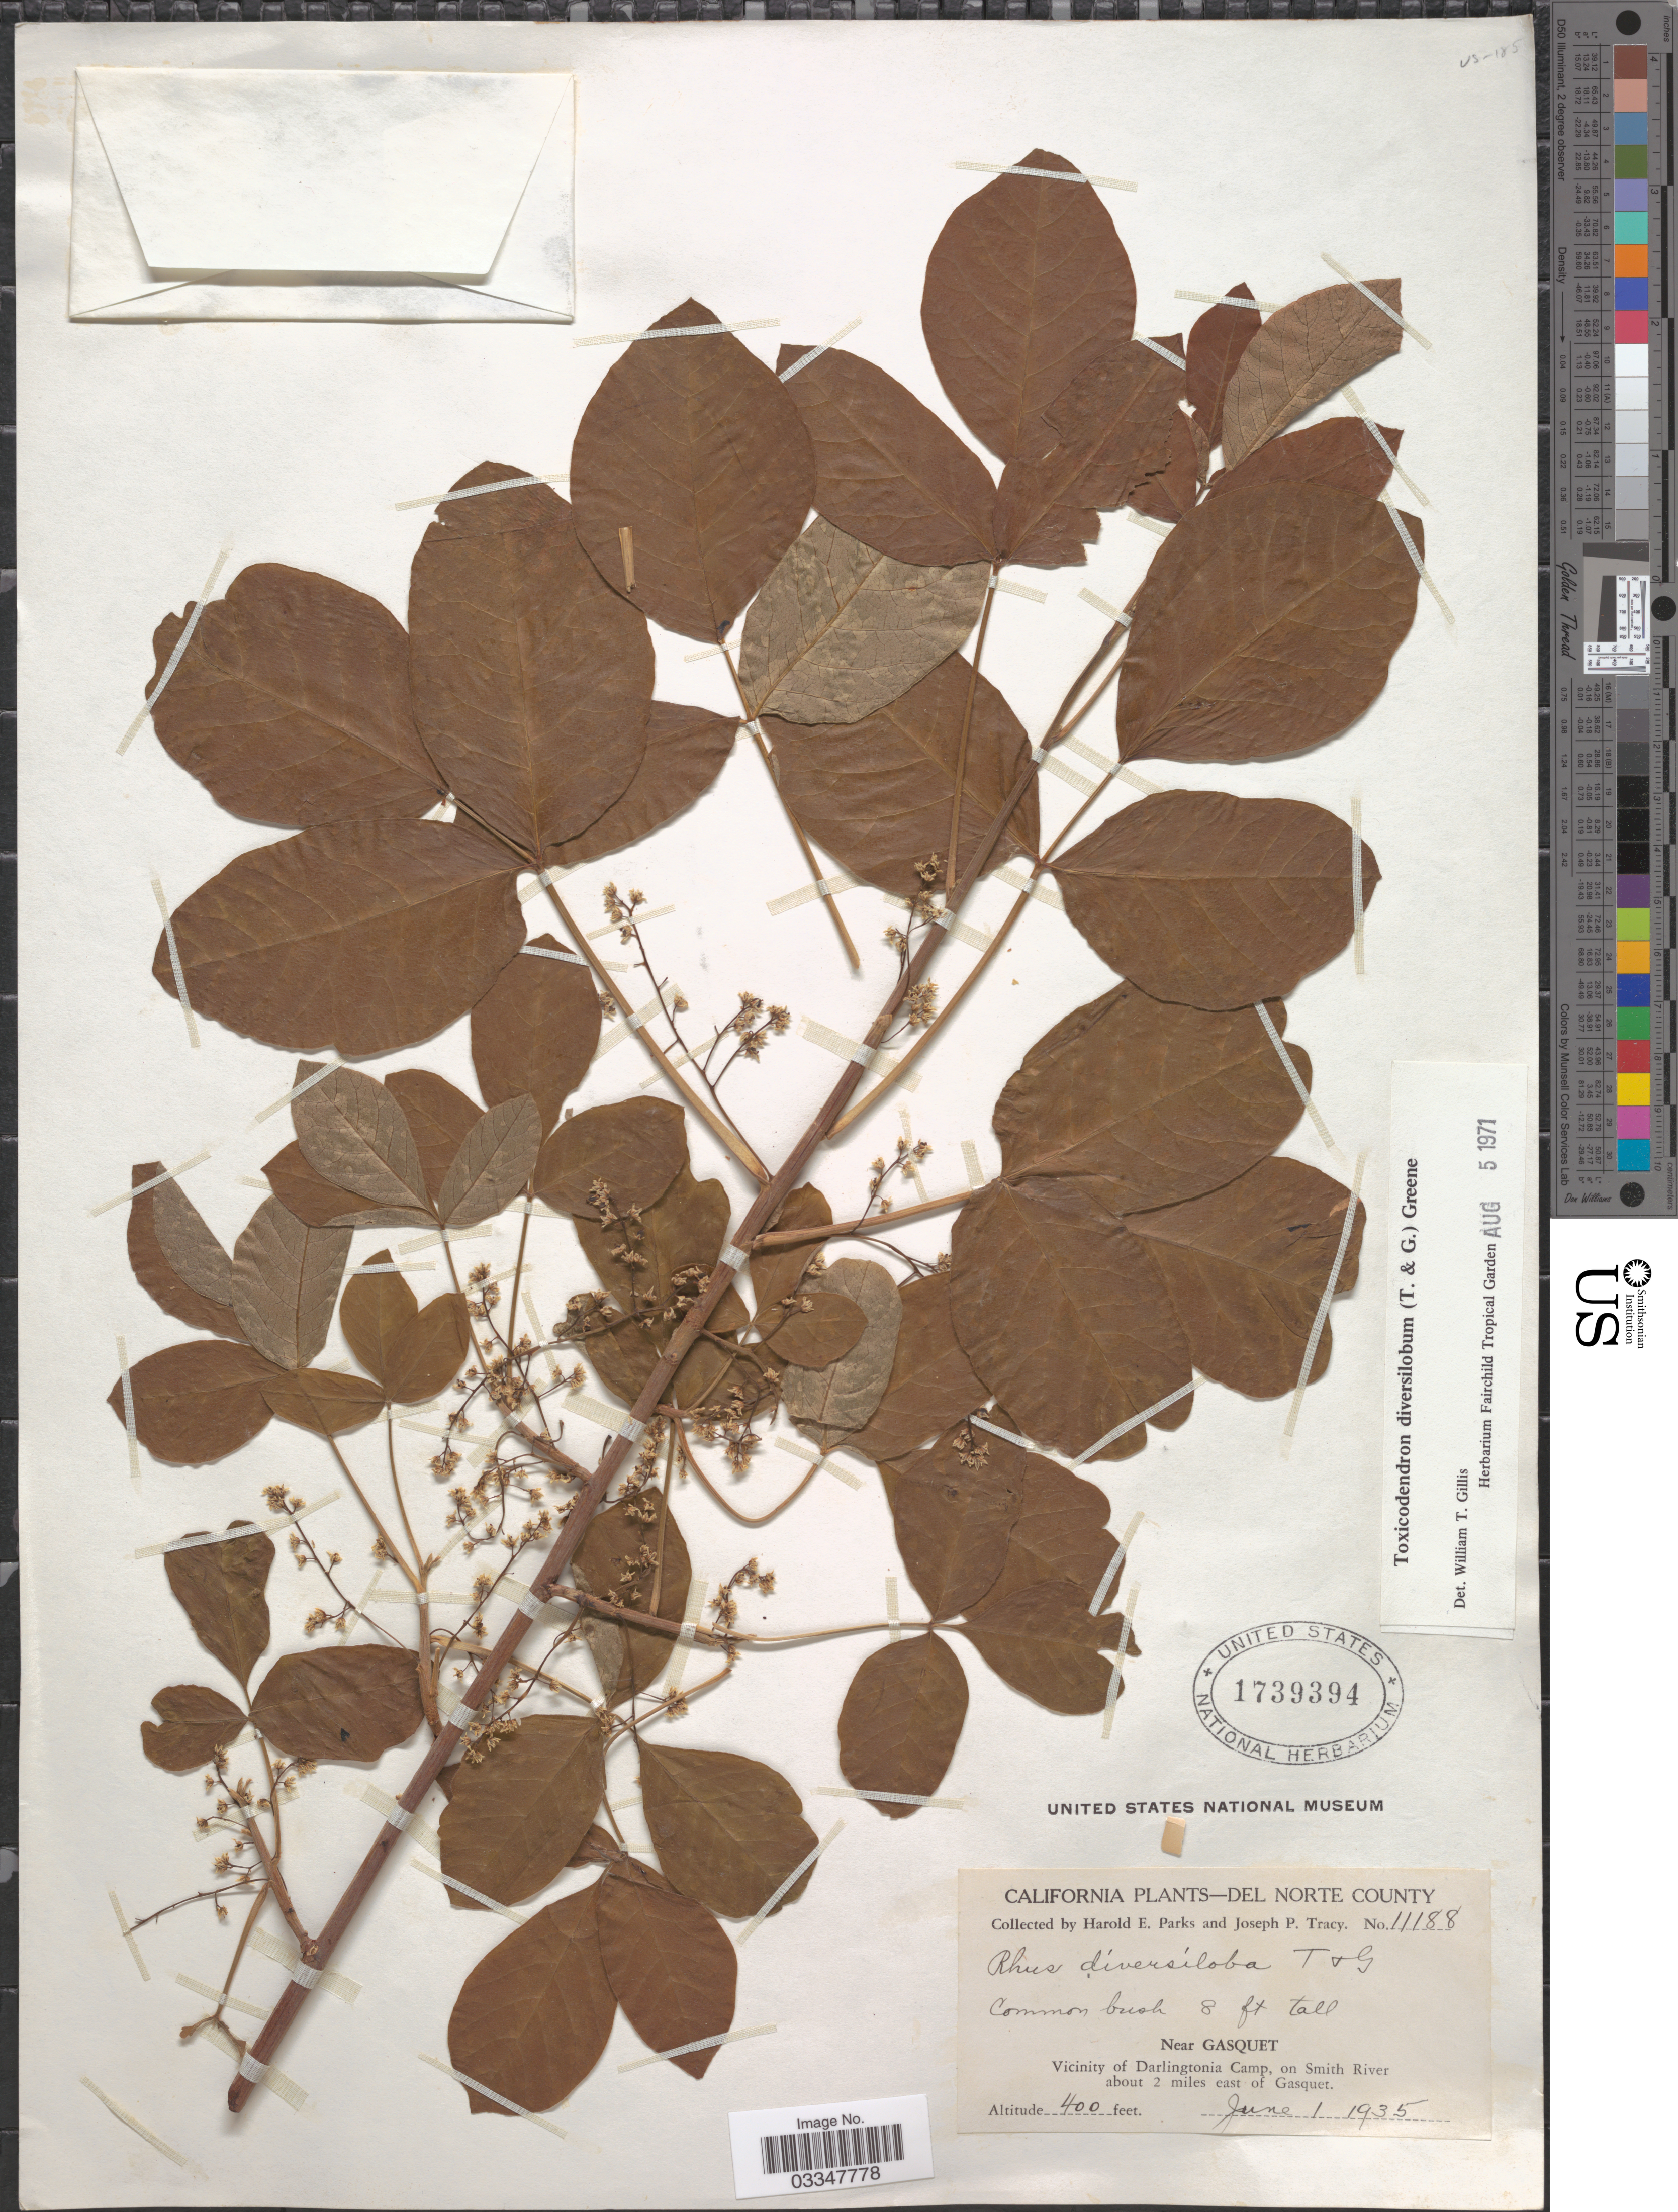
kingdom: Plantae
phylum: Tracheophyta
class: Magnoliopsida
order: Sapindales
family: Anacardiaceae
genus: Toxicodendron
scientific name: Toxicodendron diversilobum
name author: (Torr. & A. Gray) Greene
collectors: H. E. Parks & J. Tracy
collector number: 11188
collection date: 1935-06-01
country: United States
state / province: California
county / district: Del Norte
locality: Del Norte County. Near Gasquet. Vicinity of Darlingtonia Camp, on Smith River about 2 miles east of Gasquet.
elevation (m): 122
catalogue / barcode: US 1739394